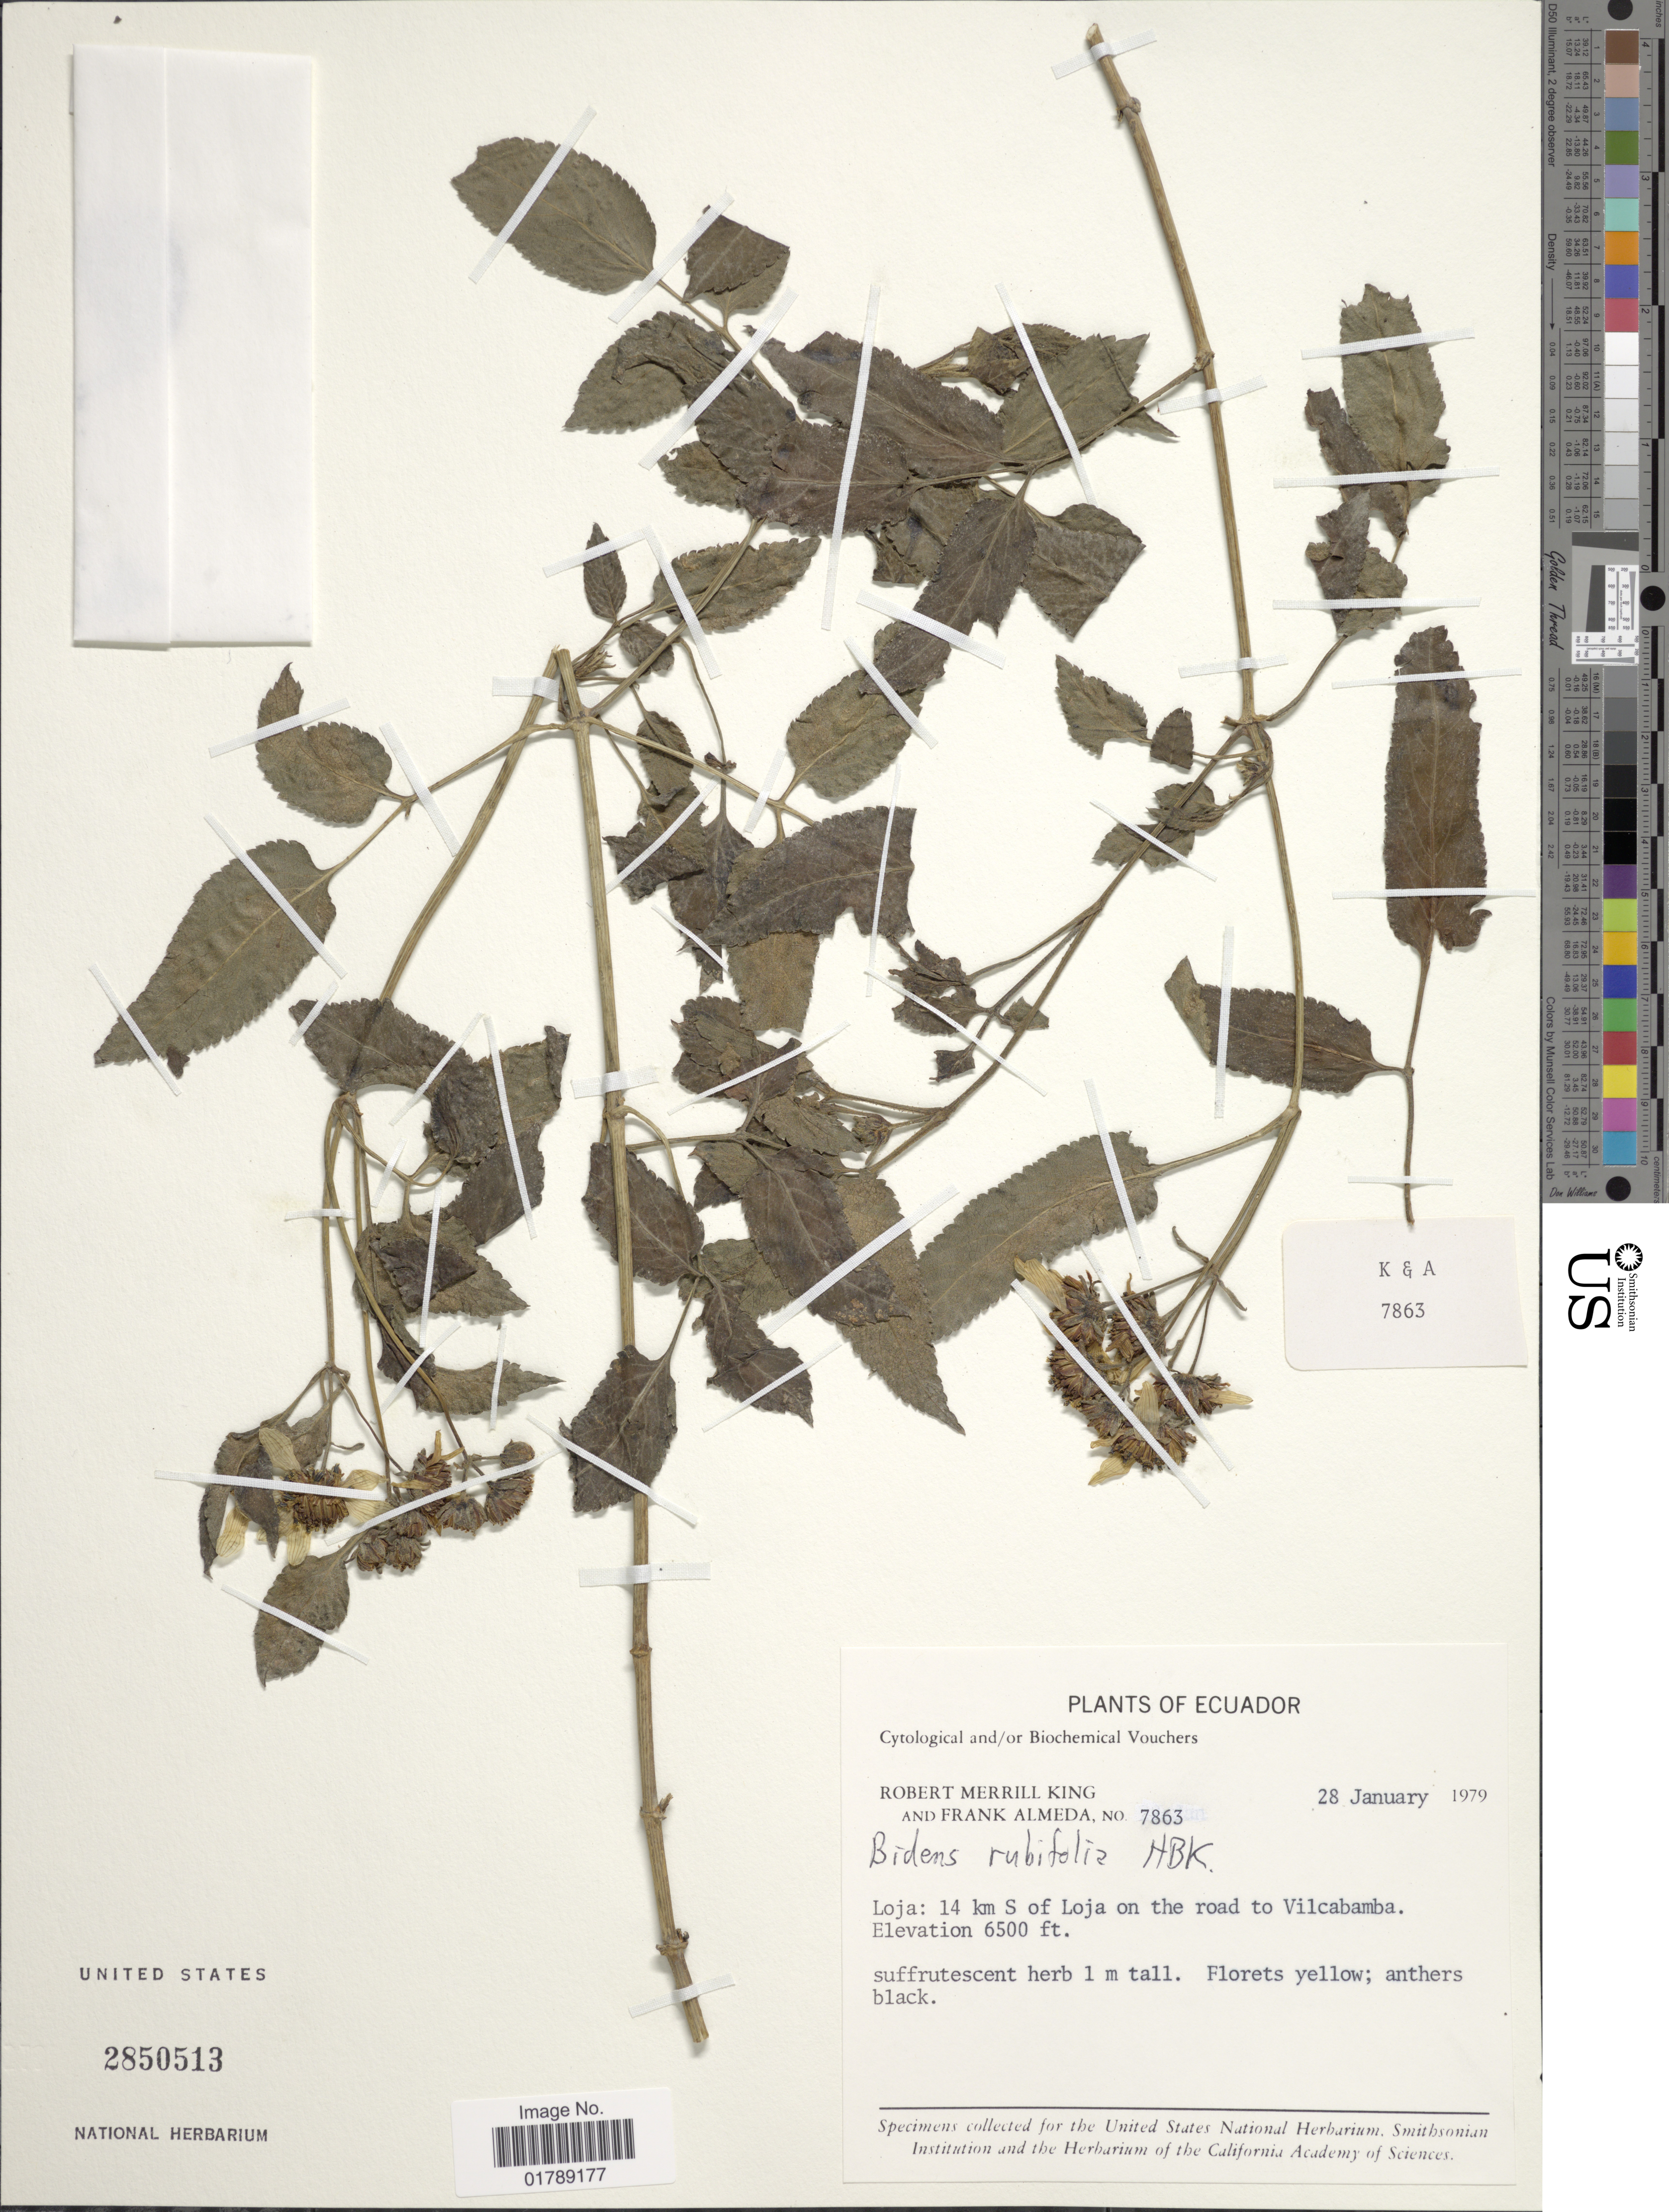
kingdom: Plantae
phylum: Tracheophyta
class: Magnoliopsida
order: Asterales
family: Asteraceae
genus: Bidens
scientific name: Bidens squarrosa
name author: Kunth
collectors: R. M. King & F. Almeda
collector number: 7863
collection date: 1979-01-28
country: Ecuador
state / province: Loja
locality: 14 km S of Loja on the road to Vilcabamba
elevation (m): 1981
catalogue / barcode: US 2850513